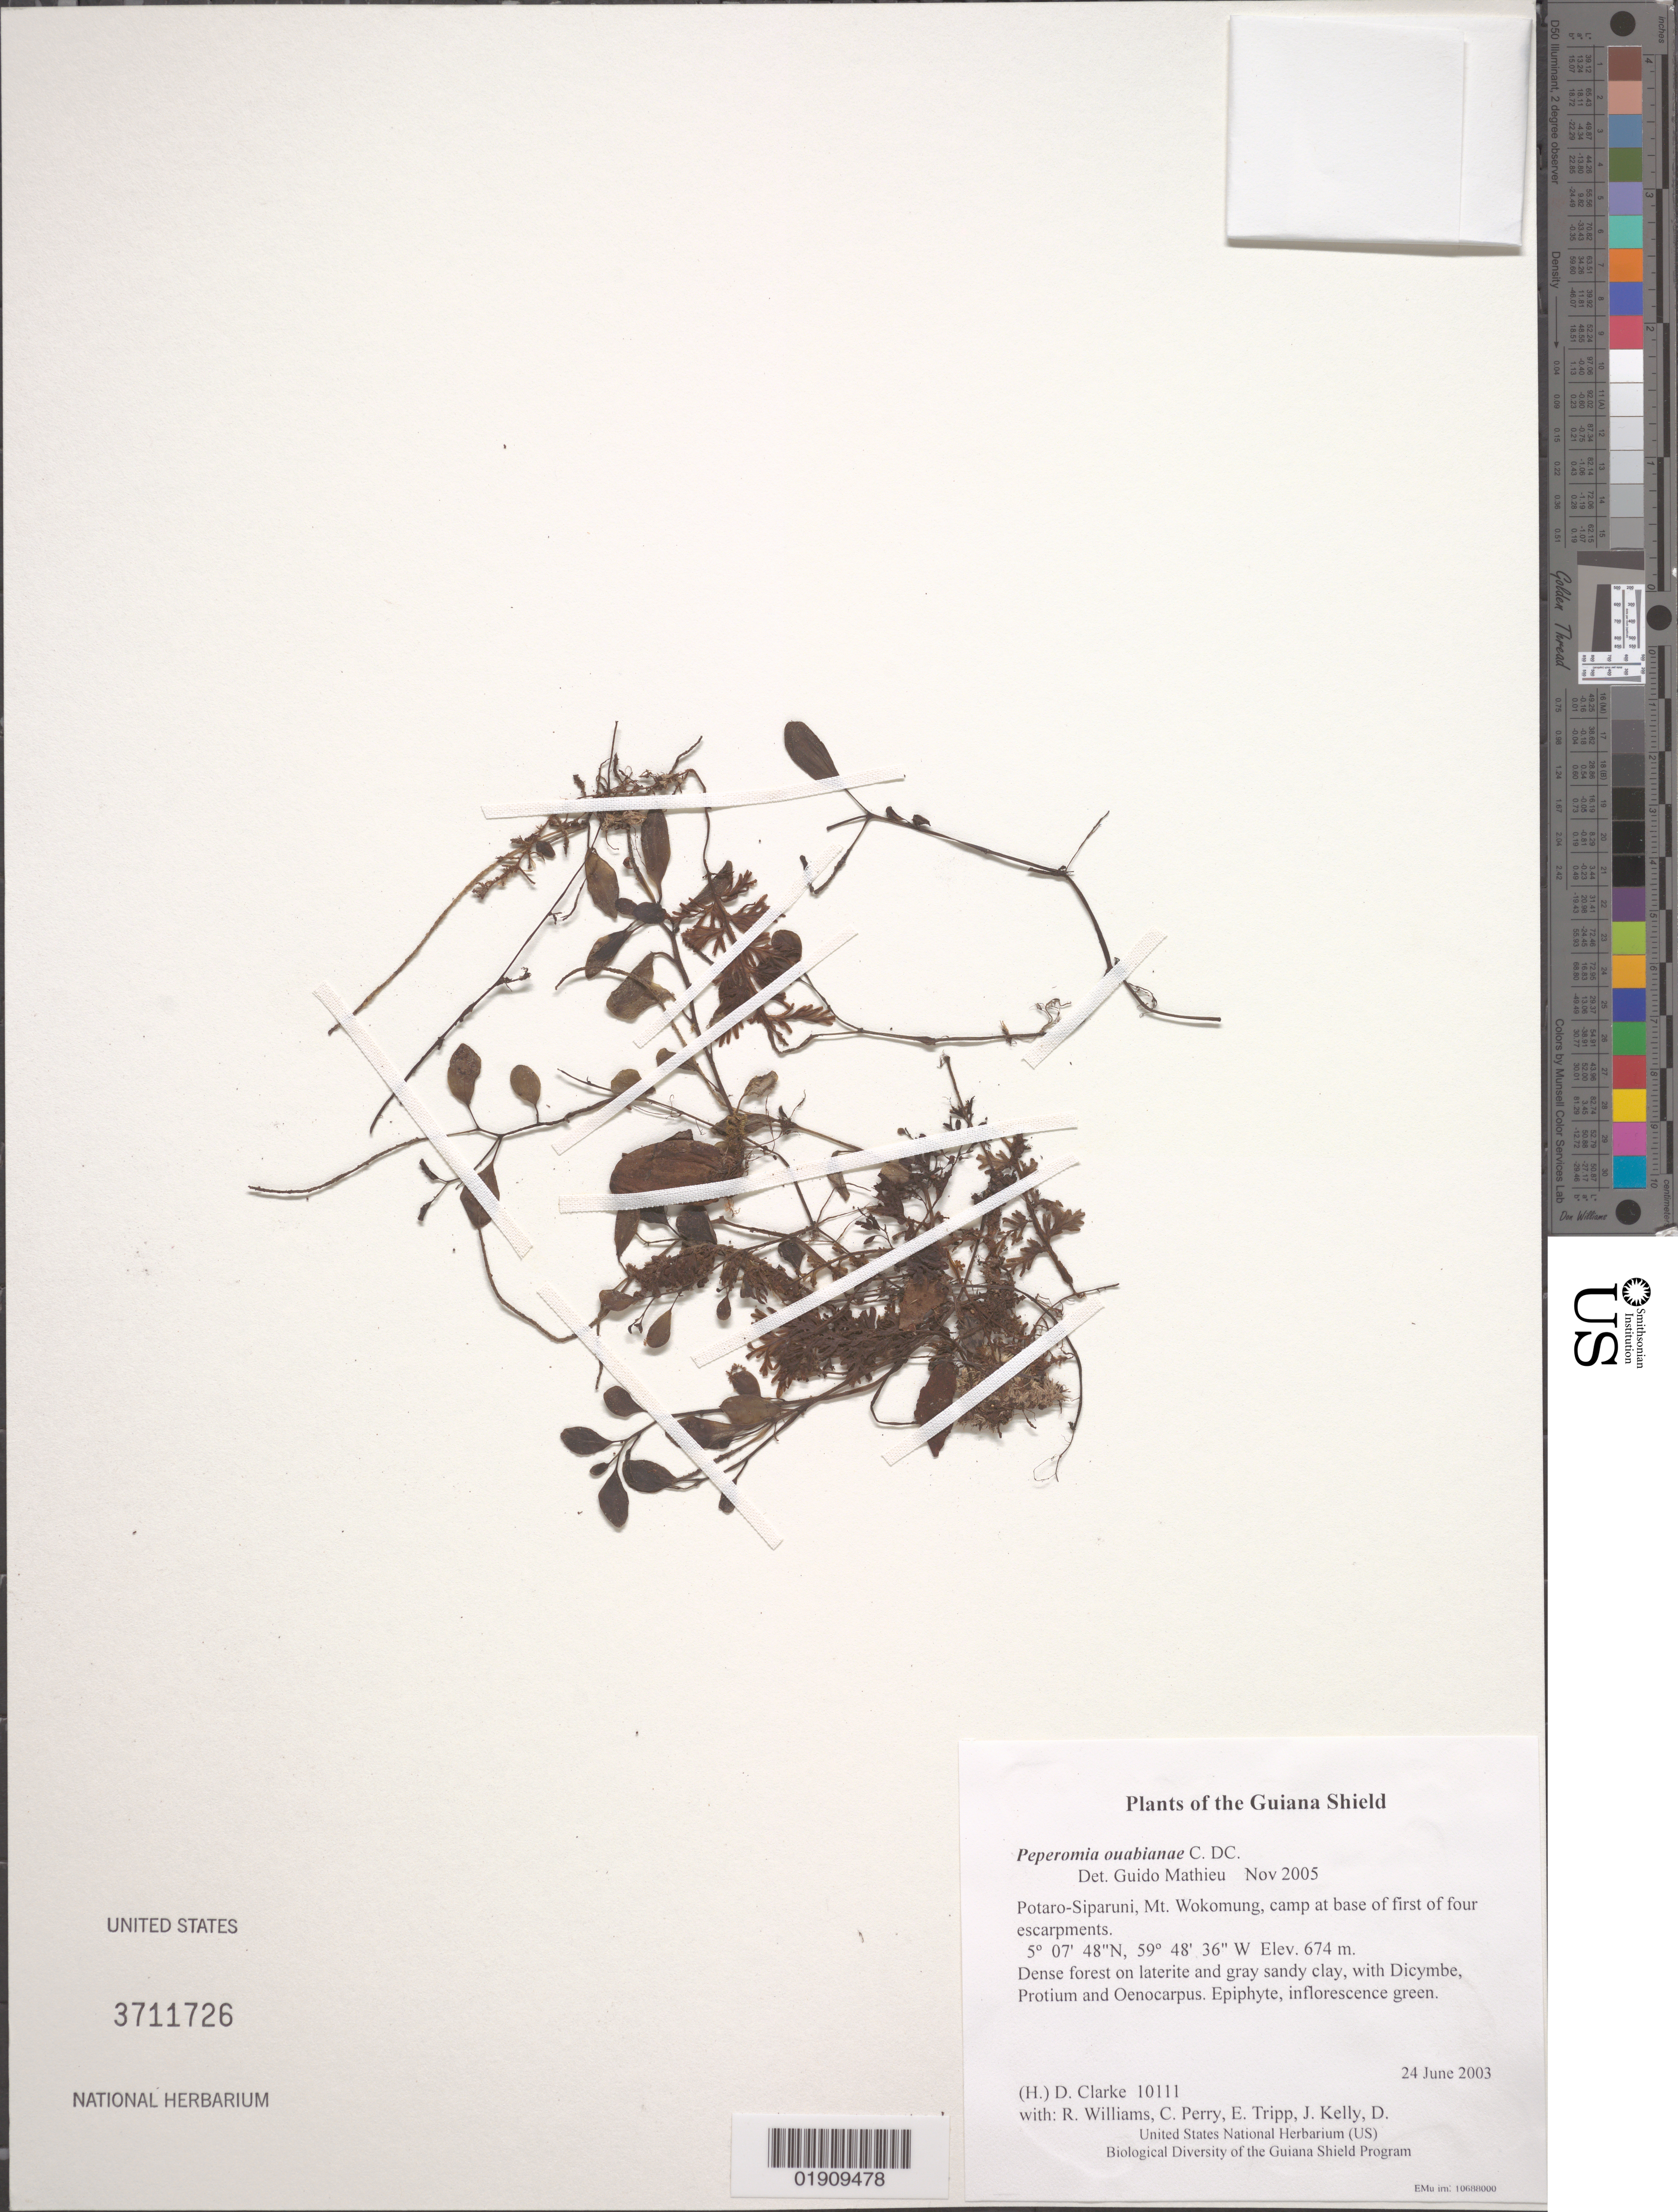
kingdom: Plantae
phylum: Tracheophyta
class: Magnoliopsida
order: Piperales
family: Piperaceae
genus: Peperomia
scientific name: Peperomia ouabianae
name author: C. DC.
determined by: Mathieu, Guido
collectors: H. D. Clarke, R. Williams, C. Perry, E. Tripp, J. Kelly, D. Gittens & S. R. Stern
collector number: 10111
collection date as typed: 24 June 2003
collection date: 2003-06-24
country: Guyana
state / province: Potaro-Siparuni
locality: Mt. Wokomung, camp at base of first of four escarpments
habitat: Dense forest on laterite and gray sandy clay, with Dicymbe, Protium and Oenocarpus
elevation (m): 674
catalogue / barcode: US 3711726